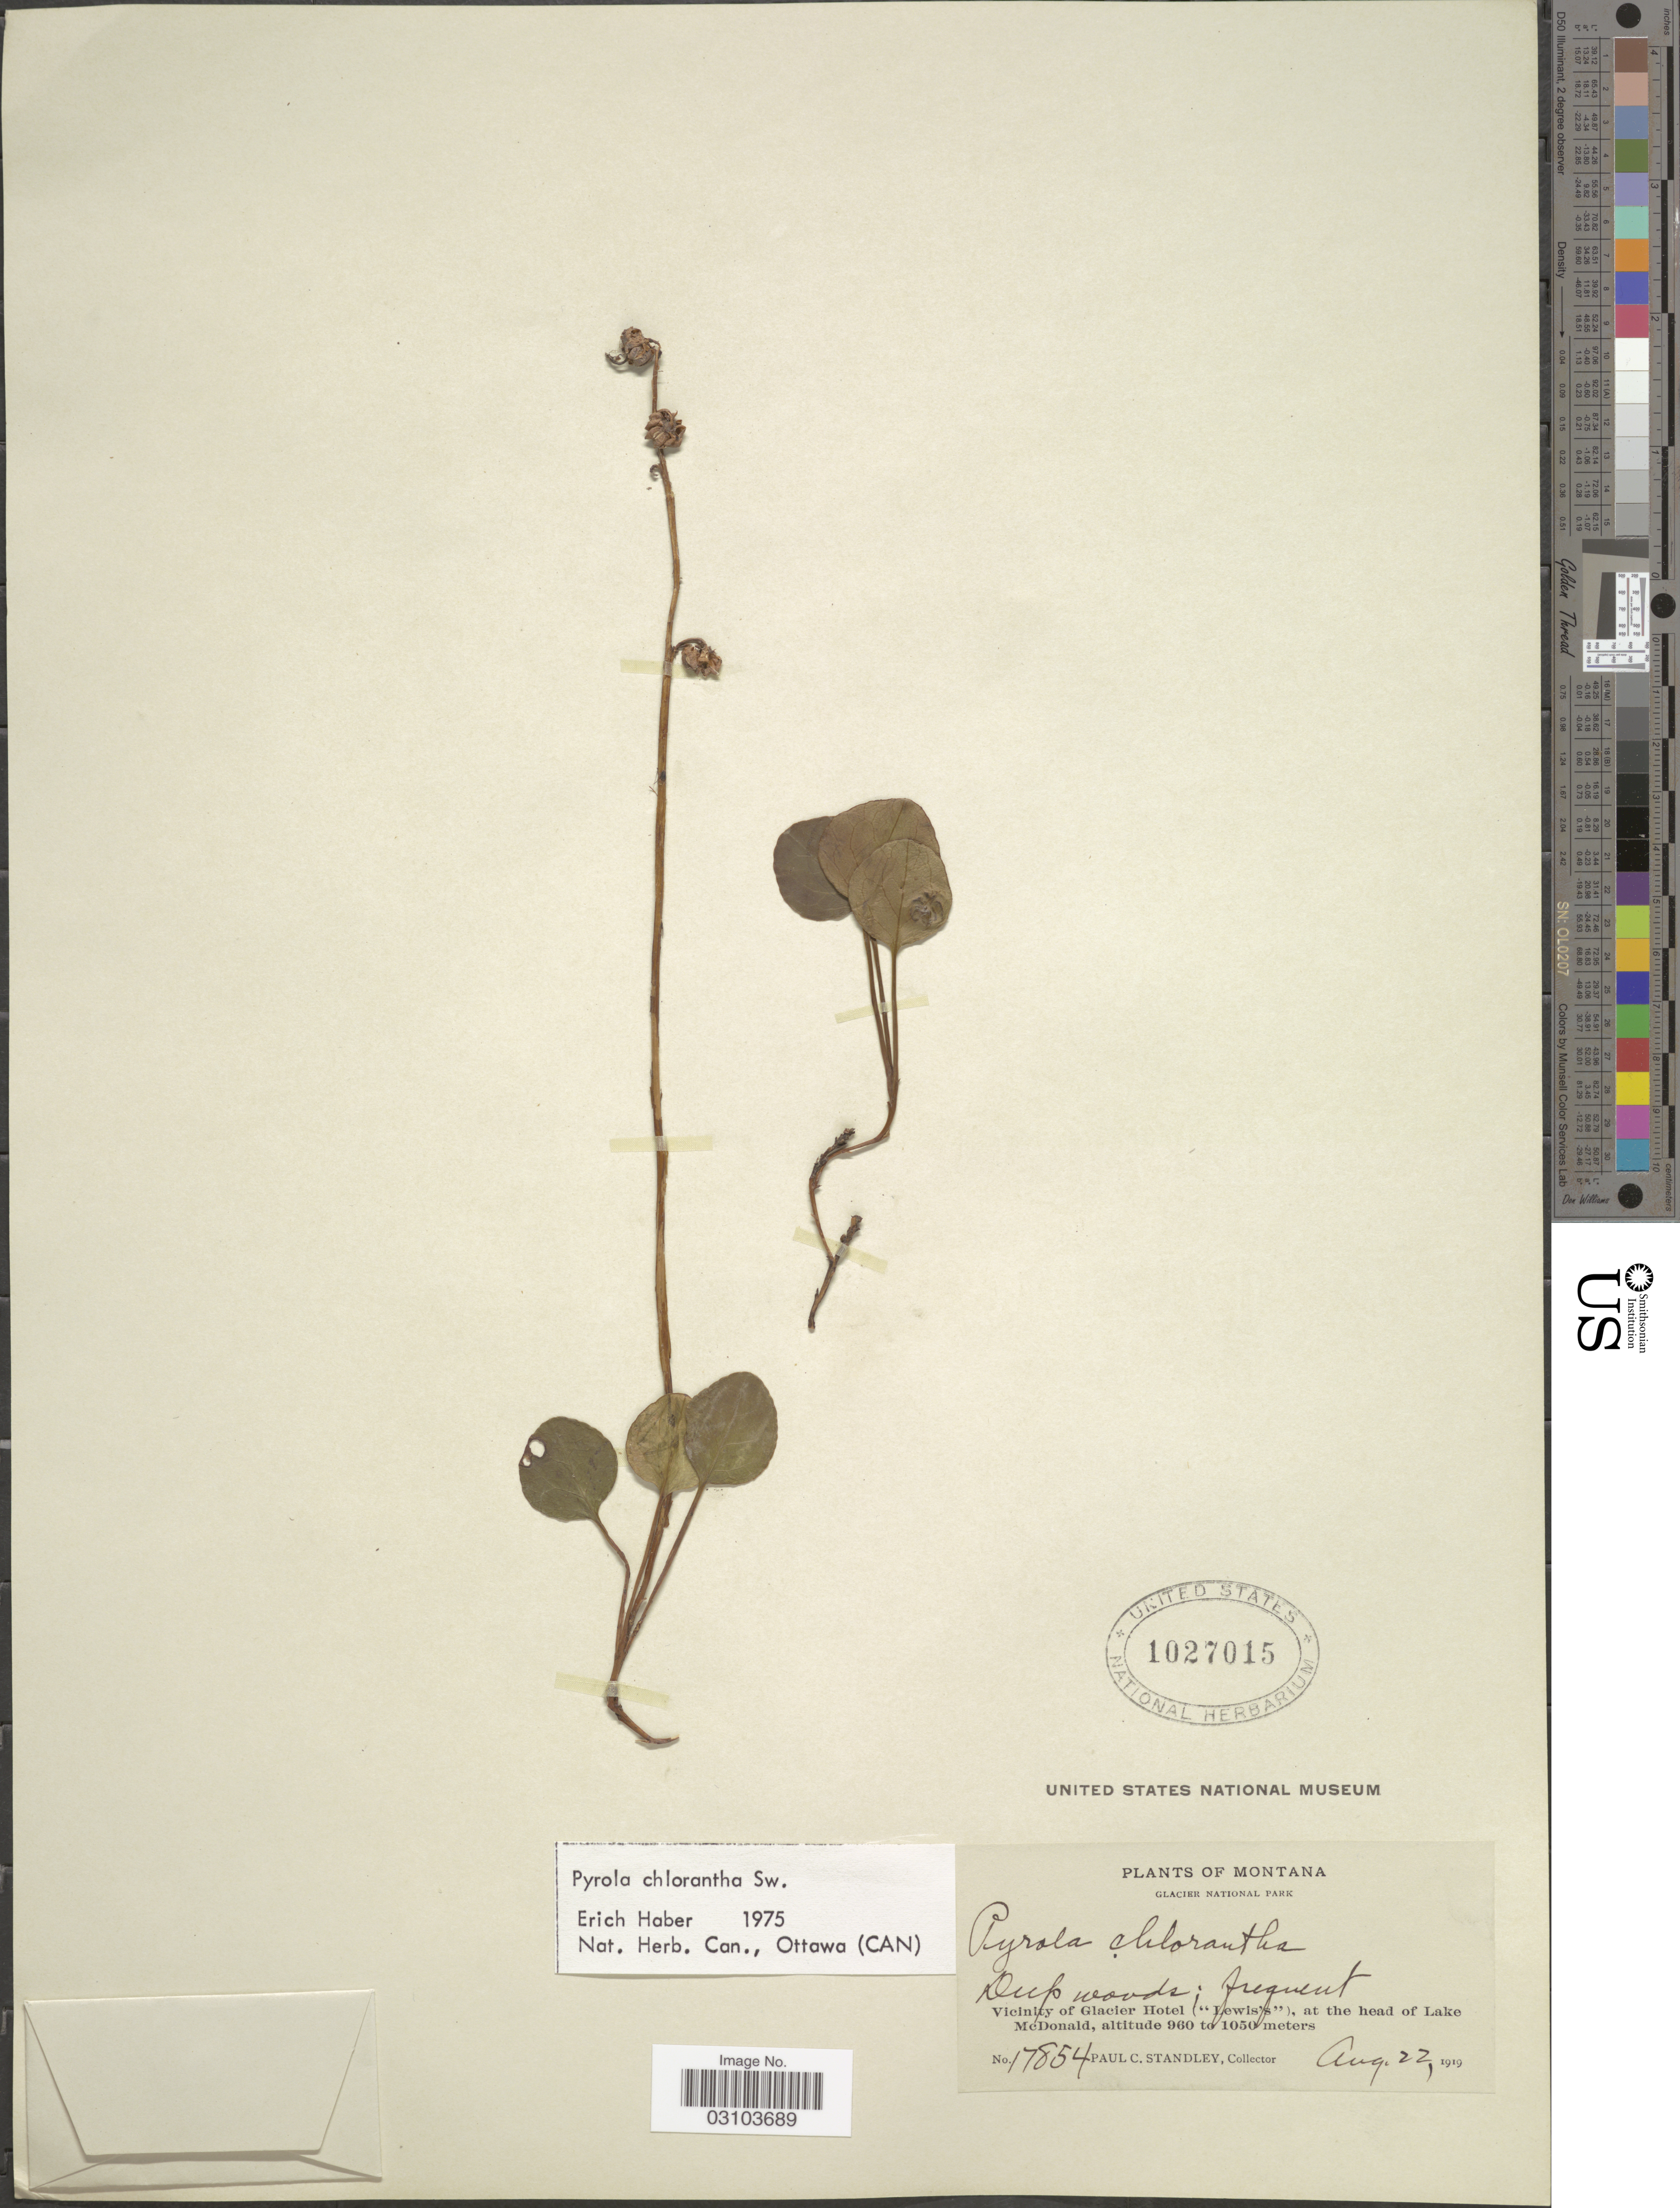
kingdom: Plantae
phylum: Tracheophyta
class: Magnoliopsida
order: Ericales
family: Ericaceae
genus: Pyrola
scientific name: Pyrola chlorantha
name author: Schweigg.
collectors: P. C. Standley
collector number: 17854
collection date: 1919-08-22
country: United States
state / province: Montana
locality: Glacier National Park. Vicinity of Glacier Hotel ("Lewis's"), at the head of Lake McDonald.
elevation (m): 960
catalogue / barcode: US 1027015